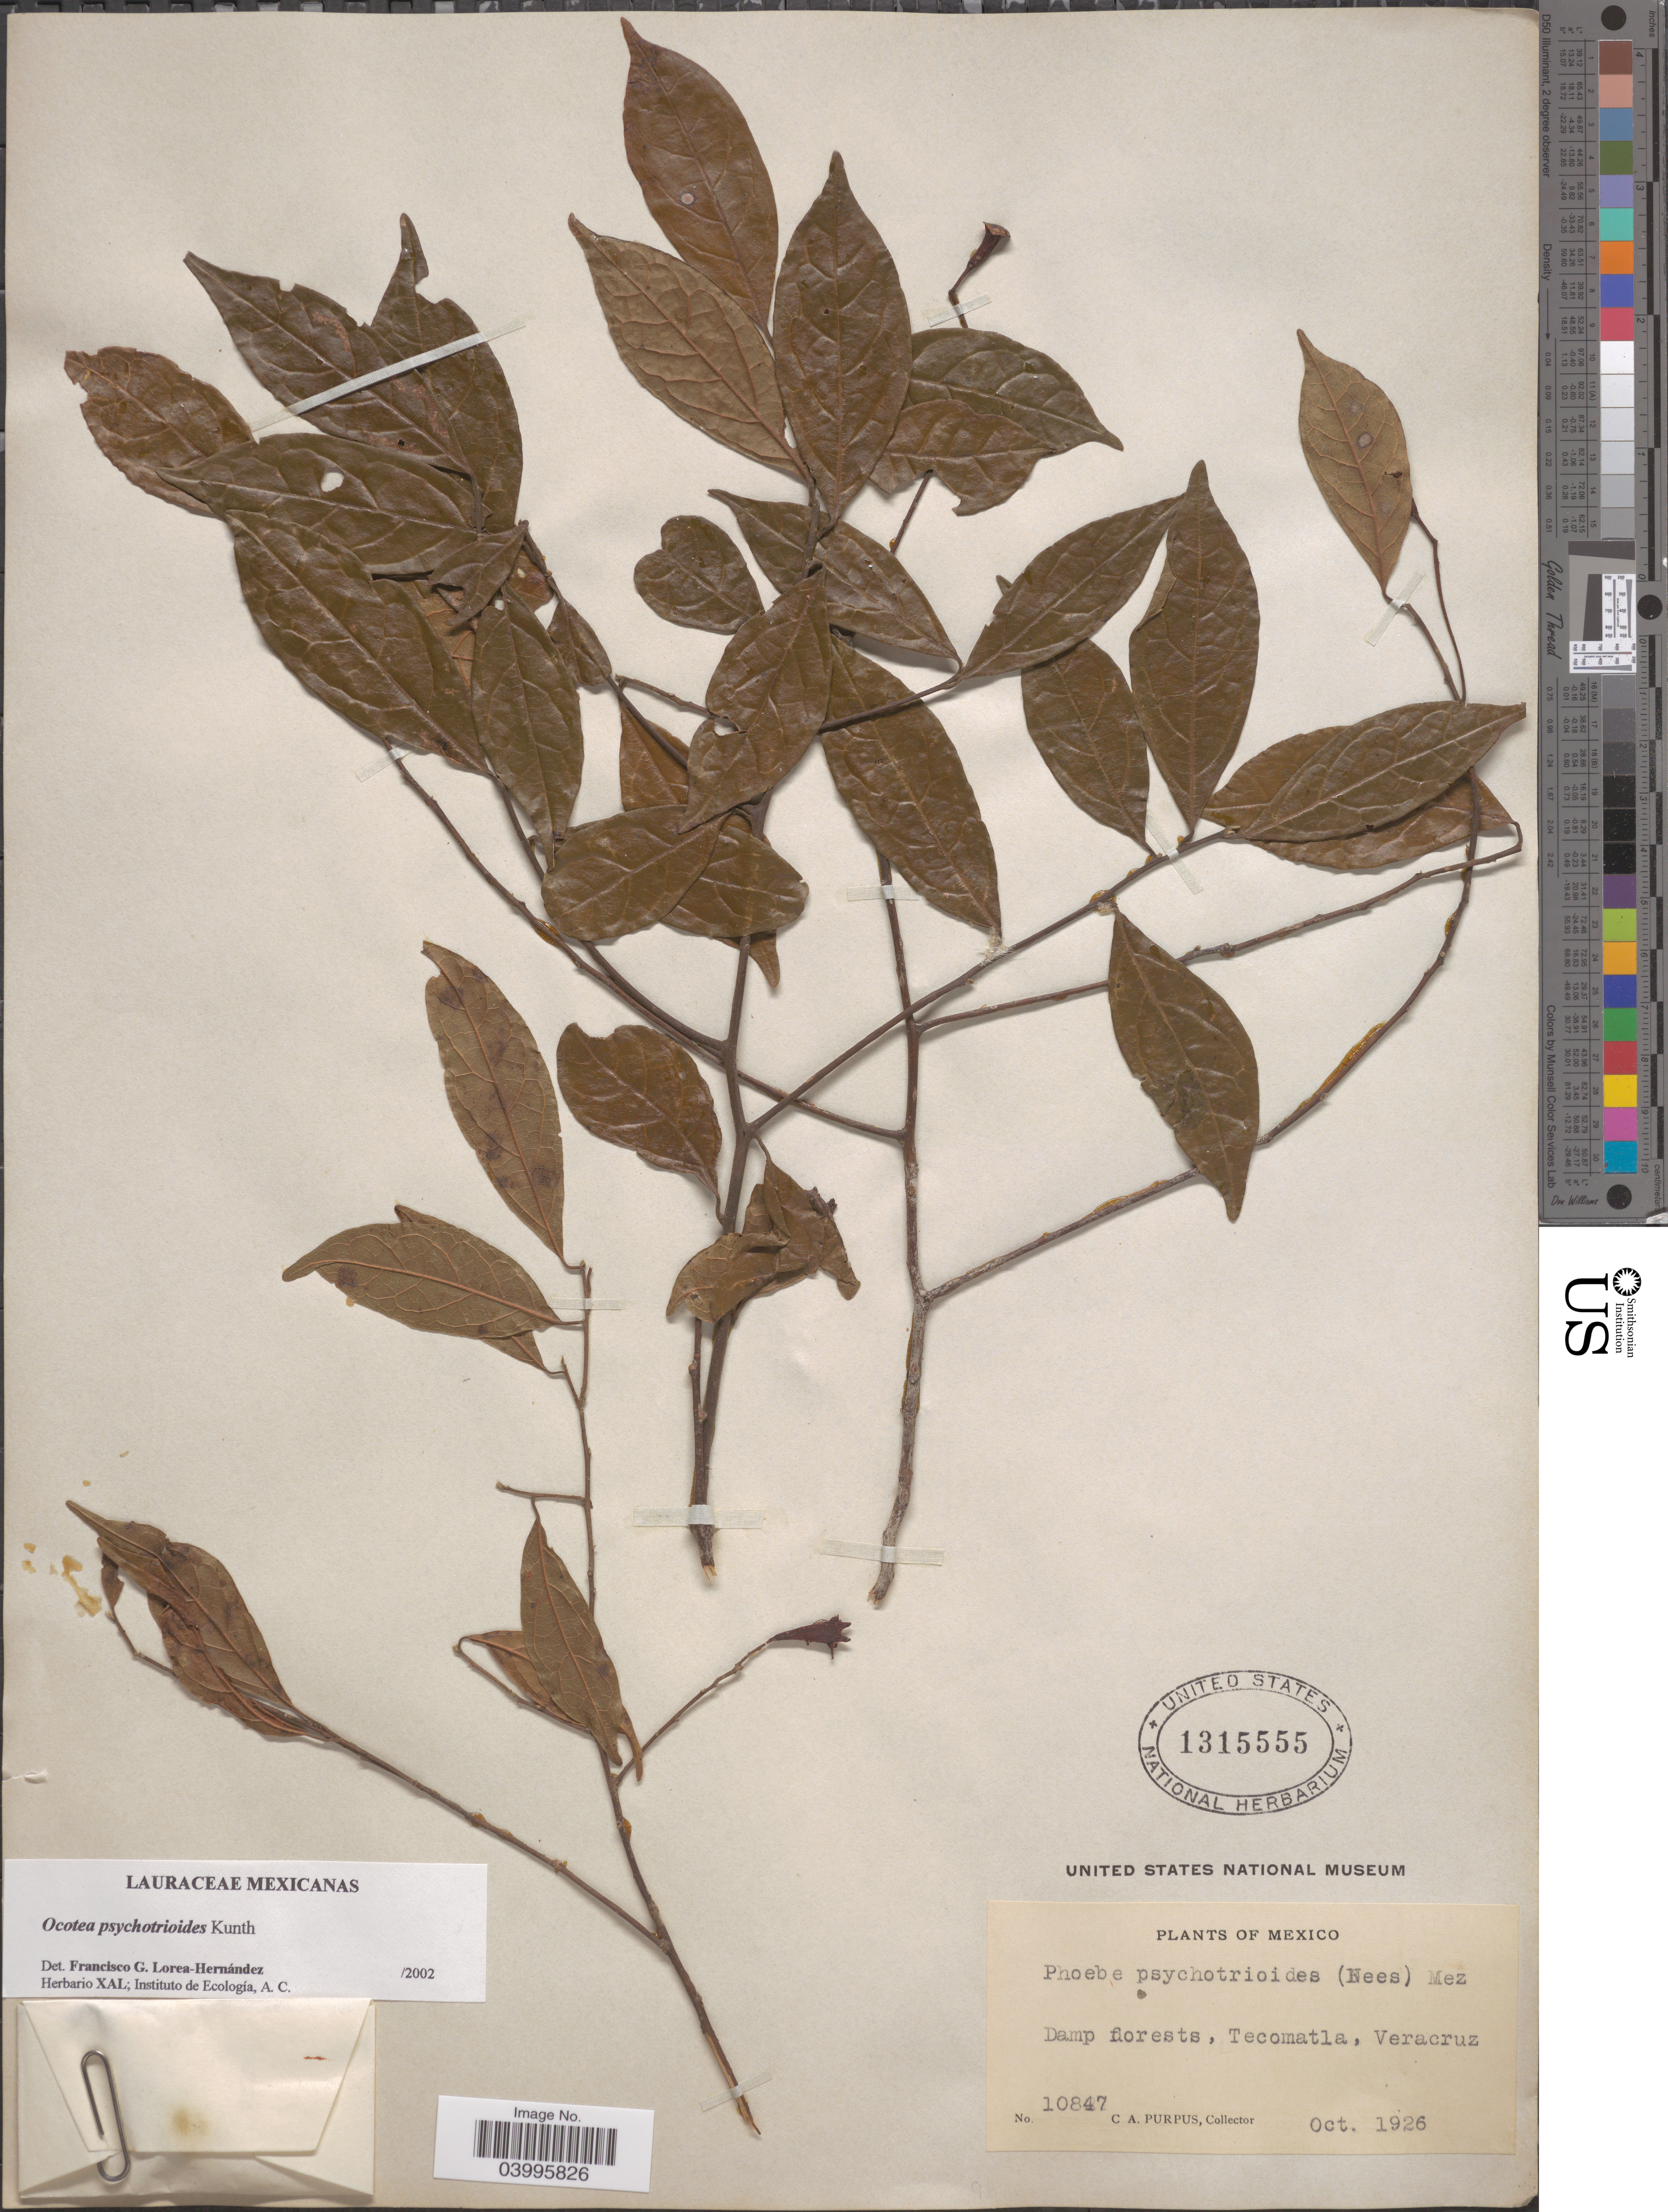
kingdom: Plantae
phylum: Tracheophyta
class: Magnoliopsida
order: Laurales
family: Lauraceae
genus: Ocotea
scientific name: Ocotea psychotrioides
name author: Kunth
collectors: C. A. Purpus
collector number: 10847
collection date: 1926-10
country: Mexico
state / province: Veracruz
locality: Damp forests, Tecomatla, Veracruz.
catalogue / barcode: US 1315555